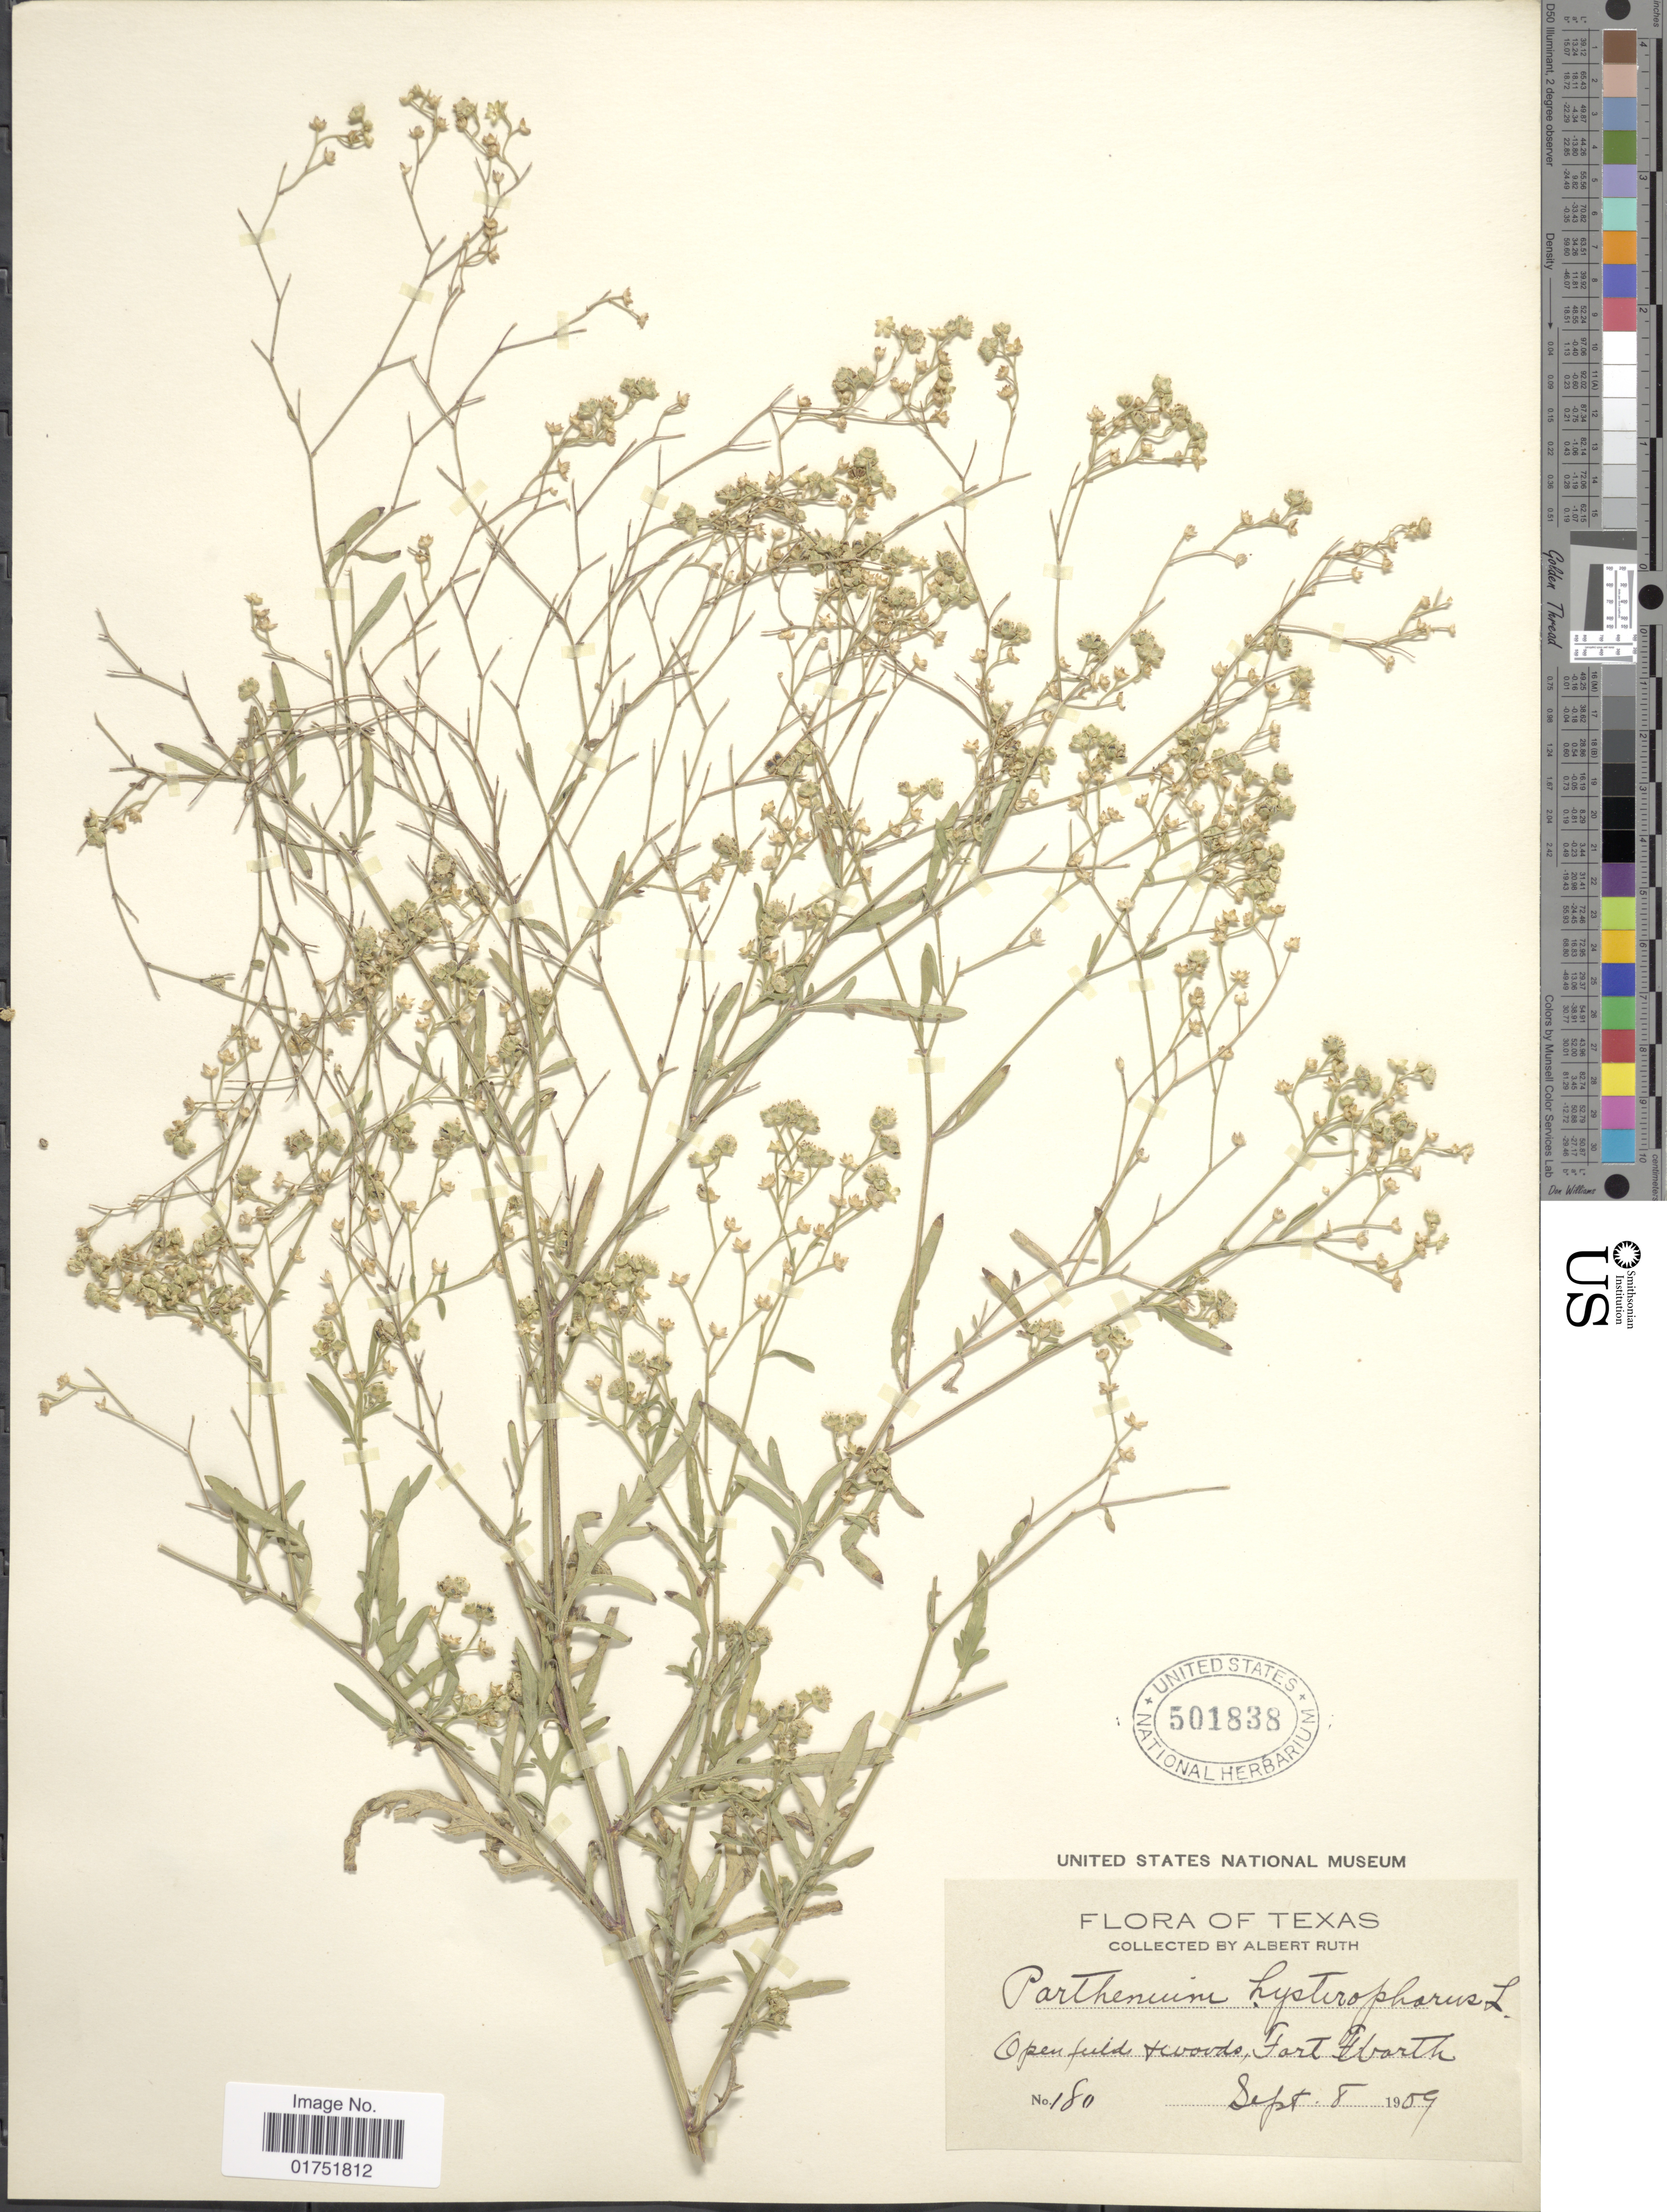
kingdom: Plantae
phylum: Tracheophyta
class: Magnoliopsida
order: Asterales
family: Asteraceae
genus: Parthenium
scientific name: Parthenium hysterophorus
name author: L.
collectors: A. Ruth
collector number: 180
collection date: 1909-09-08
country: United States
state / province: Texas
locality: Fort Worth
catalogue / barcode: US 501838